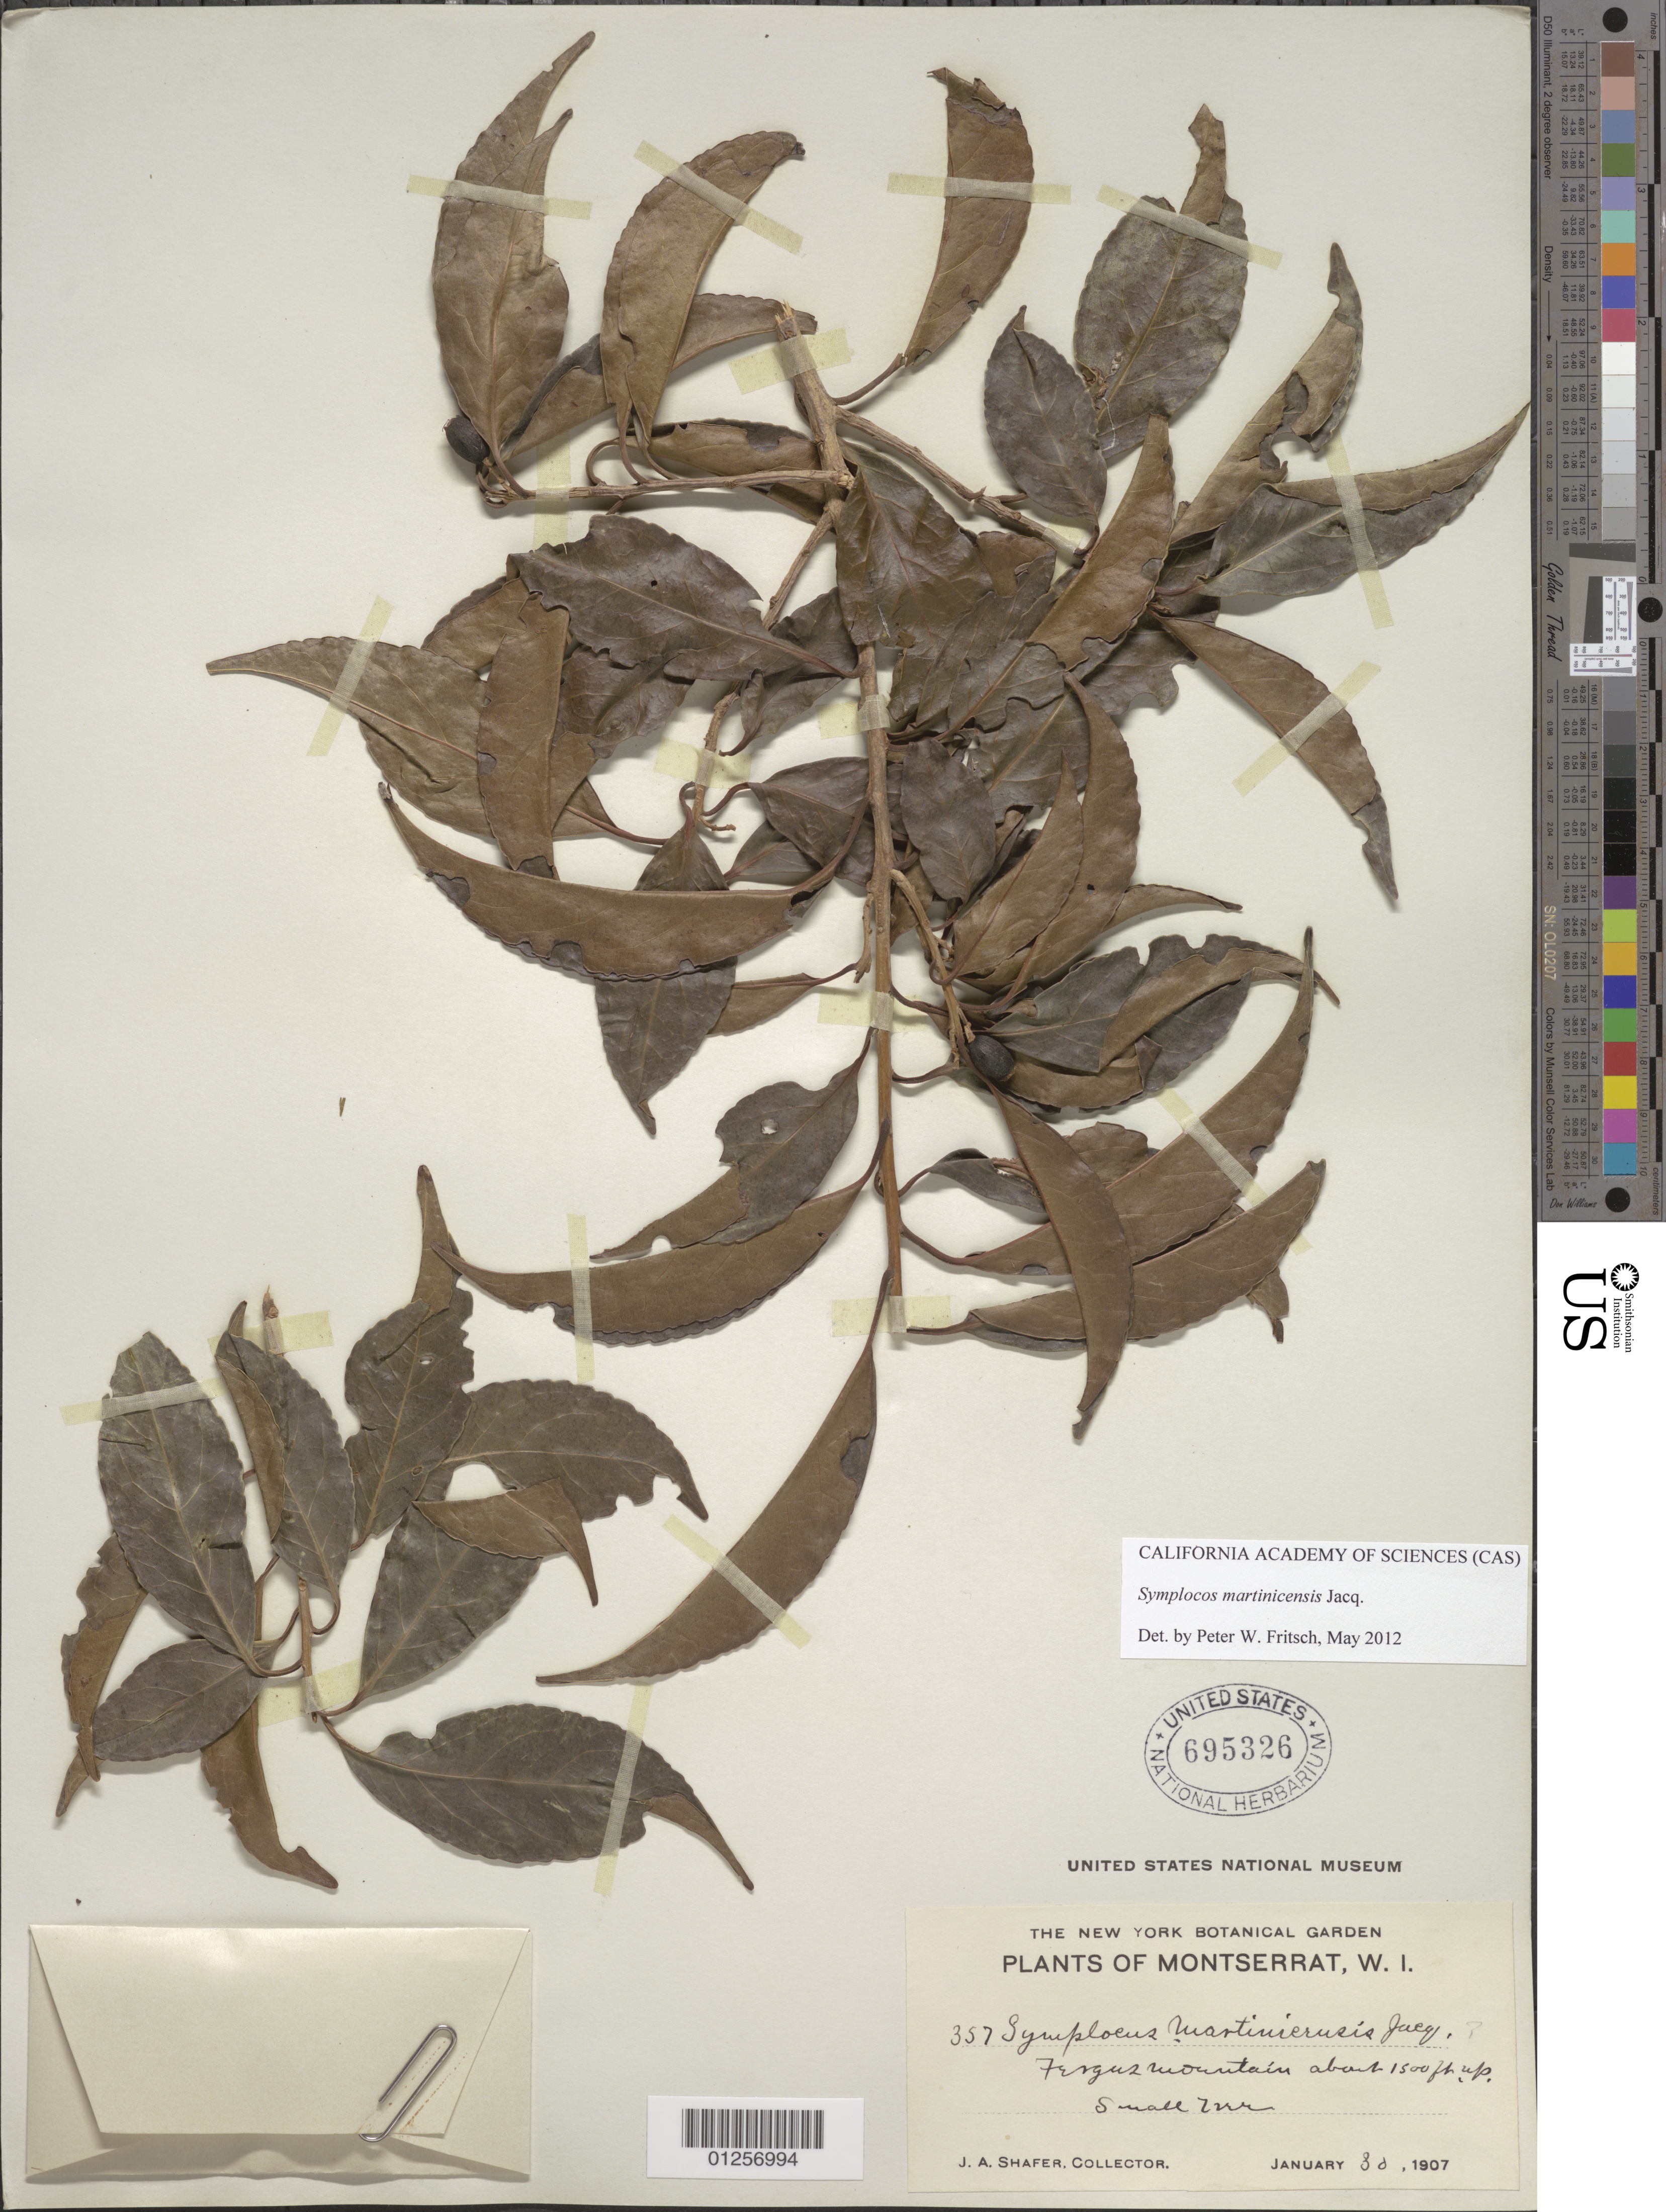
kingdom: Plantae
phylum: Tracheophyta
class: Magnoliopsida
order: Ericales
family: Symplocaceae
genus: Symplocos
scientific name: Symplocos martinicensis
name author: Jacq.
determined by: Fritsch, Peter W.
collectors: J. A. Shafer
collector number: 357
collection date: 1907-01-30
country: Montserrat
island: Montserrat I.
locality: Fergus Mountain, about 1500 feet up.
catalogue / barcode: US 695326